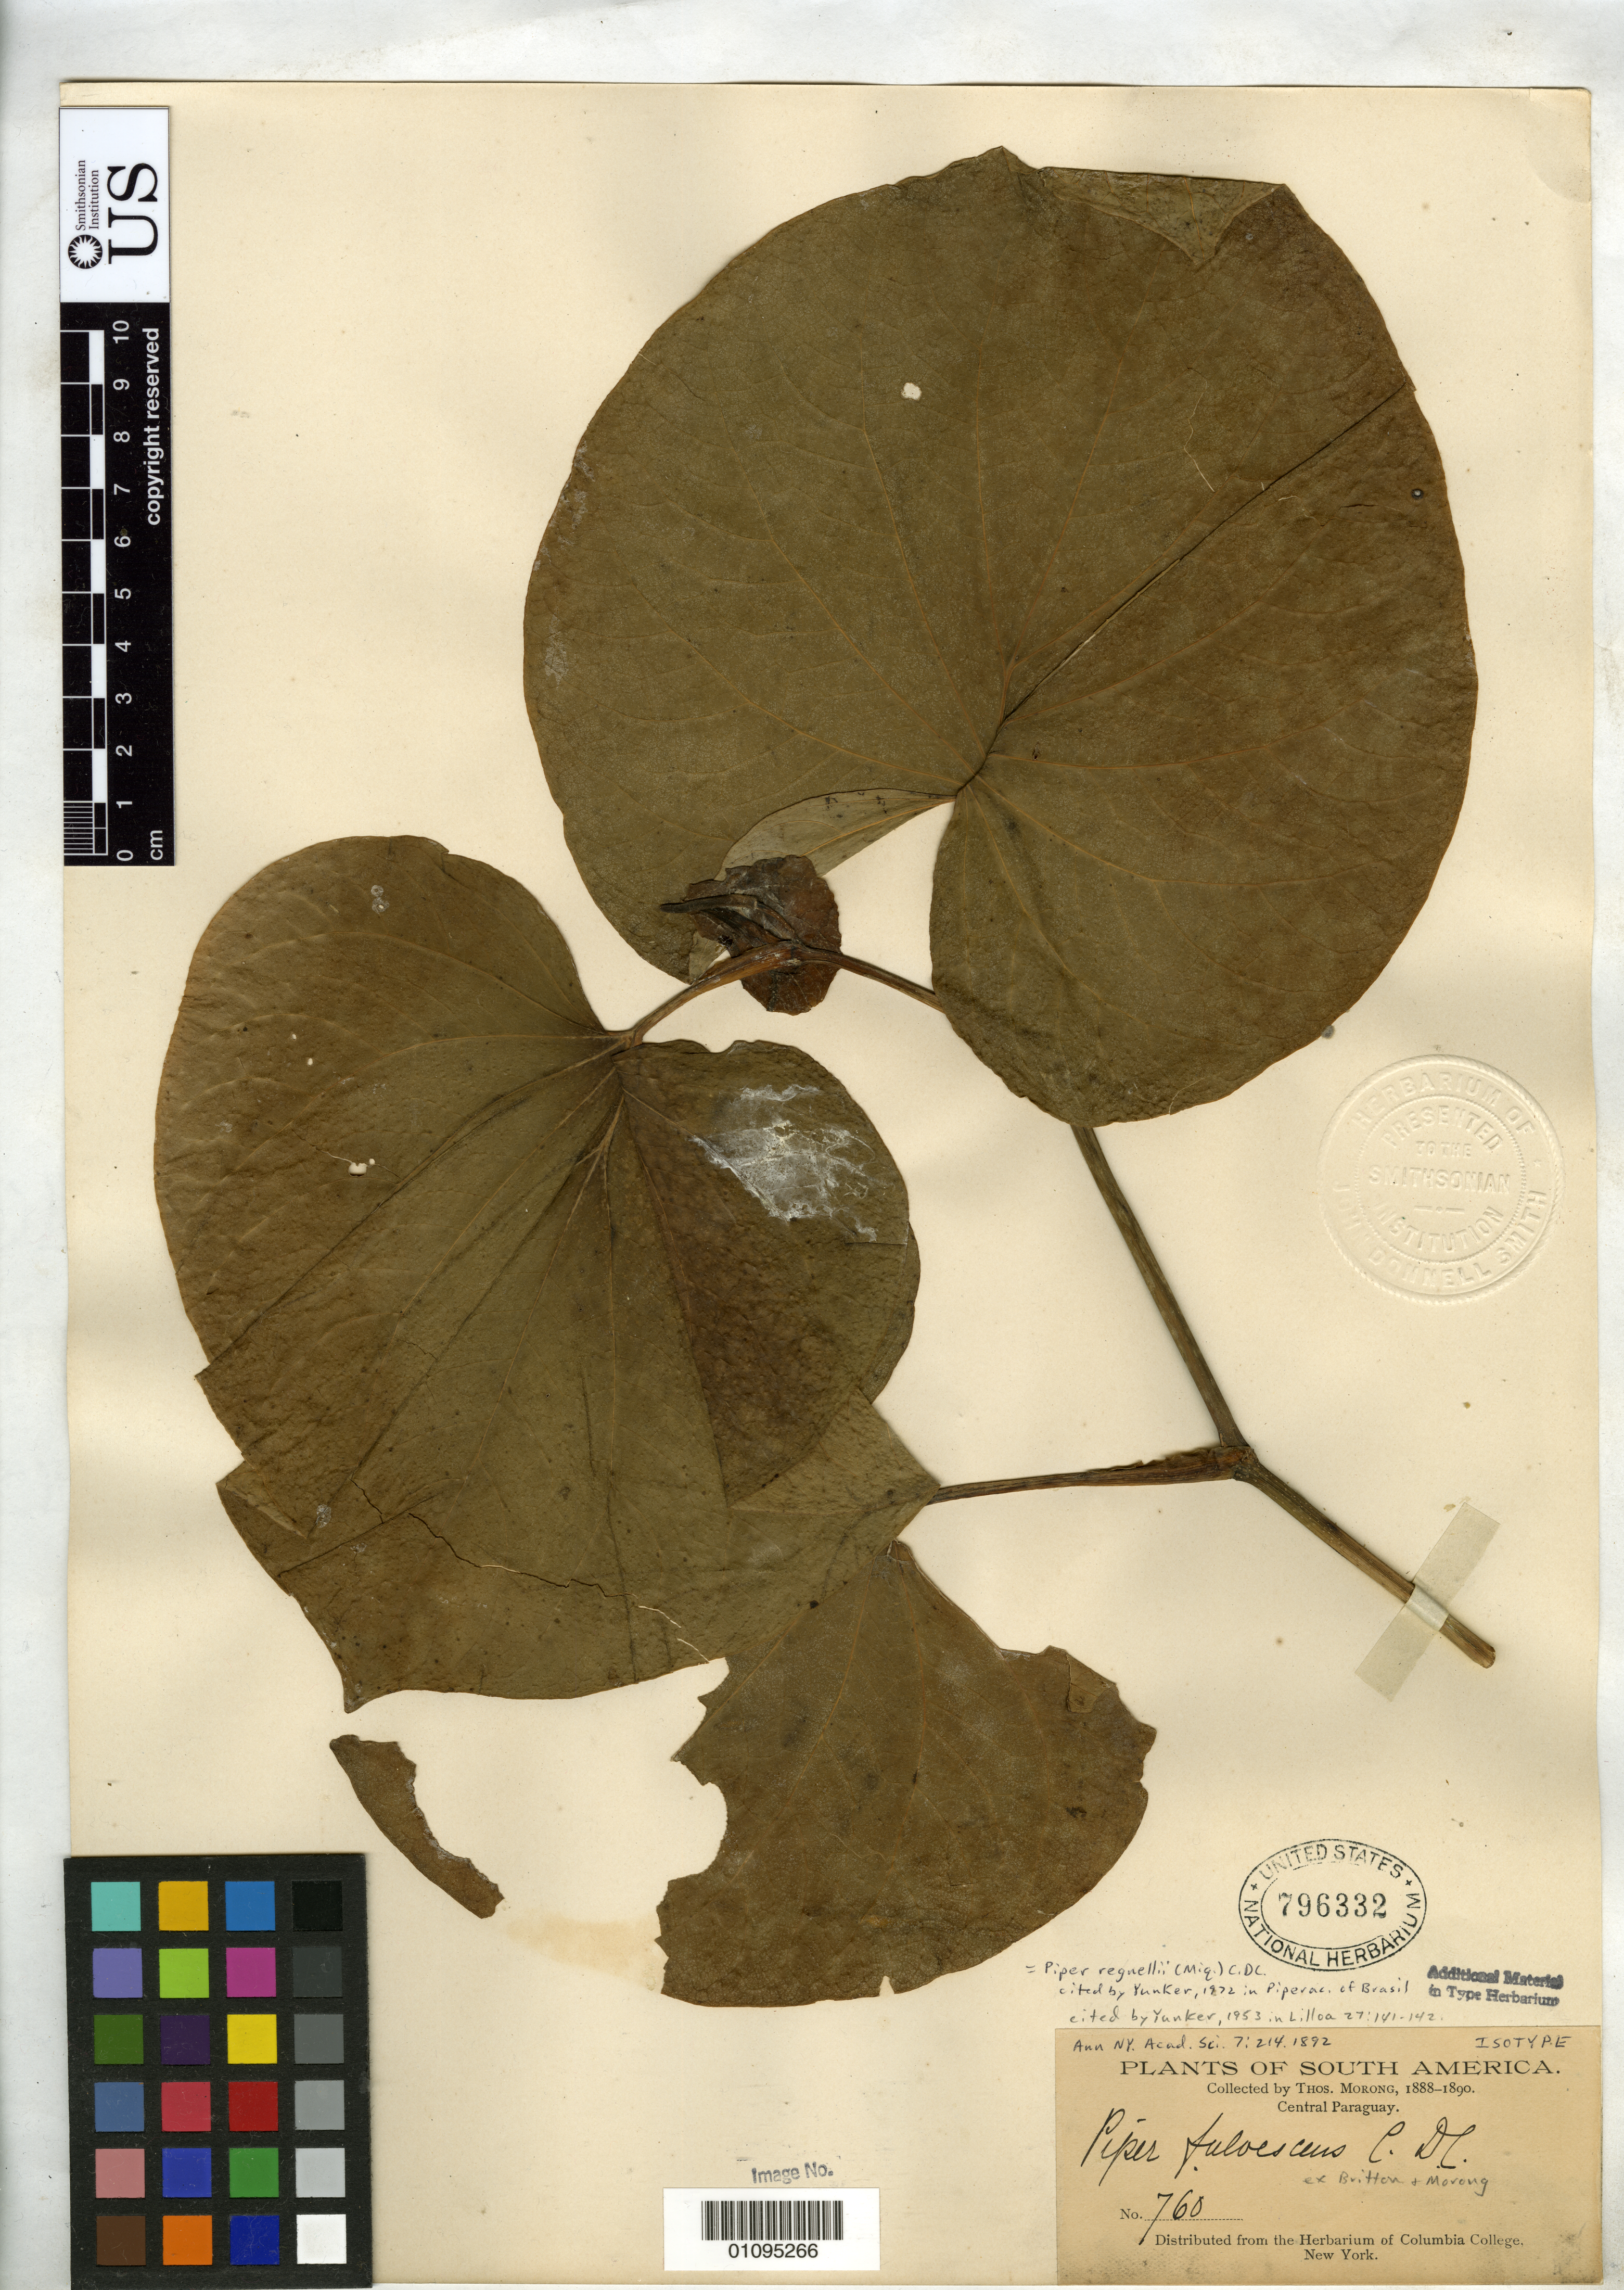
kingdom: Plantae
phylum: Tracheophyta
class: Magnoliopsida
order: Piperales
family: Piperaceae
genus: Piper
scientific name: Piper fulvescens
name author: C. DC.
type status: Isotype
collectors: T. Morong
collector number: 760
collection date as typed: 1888 to -- --- 1890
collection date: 1888/1890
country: Paraguay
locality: Central Paraguay.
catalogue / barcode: US 796332